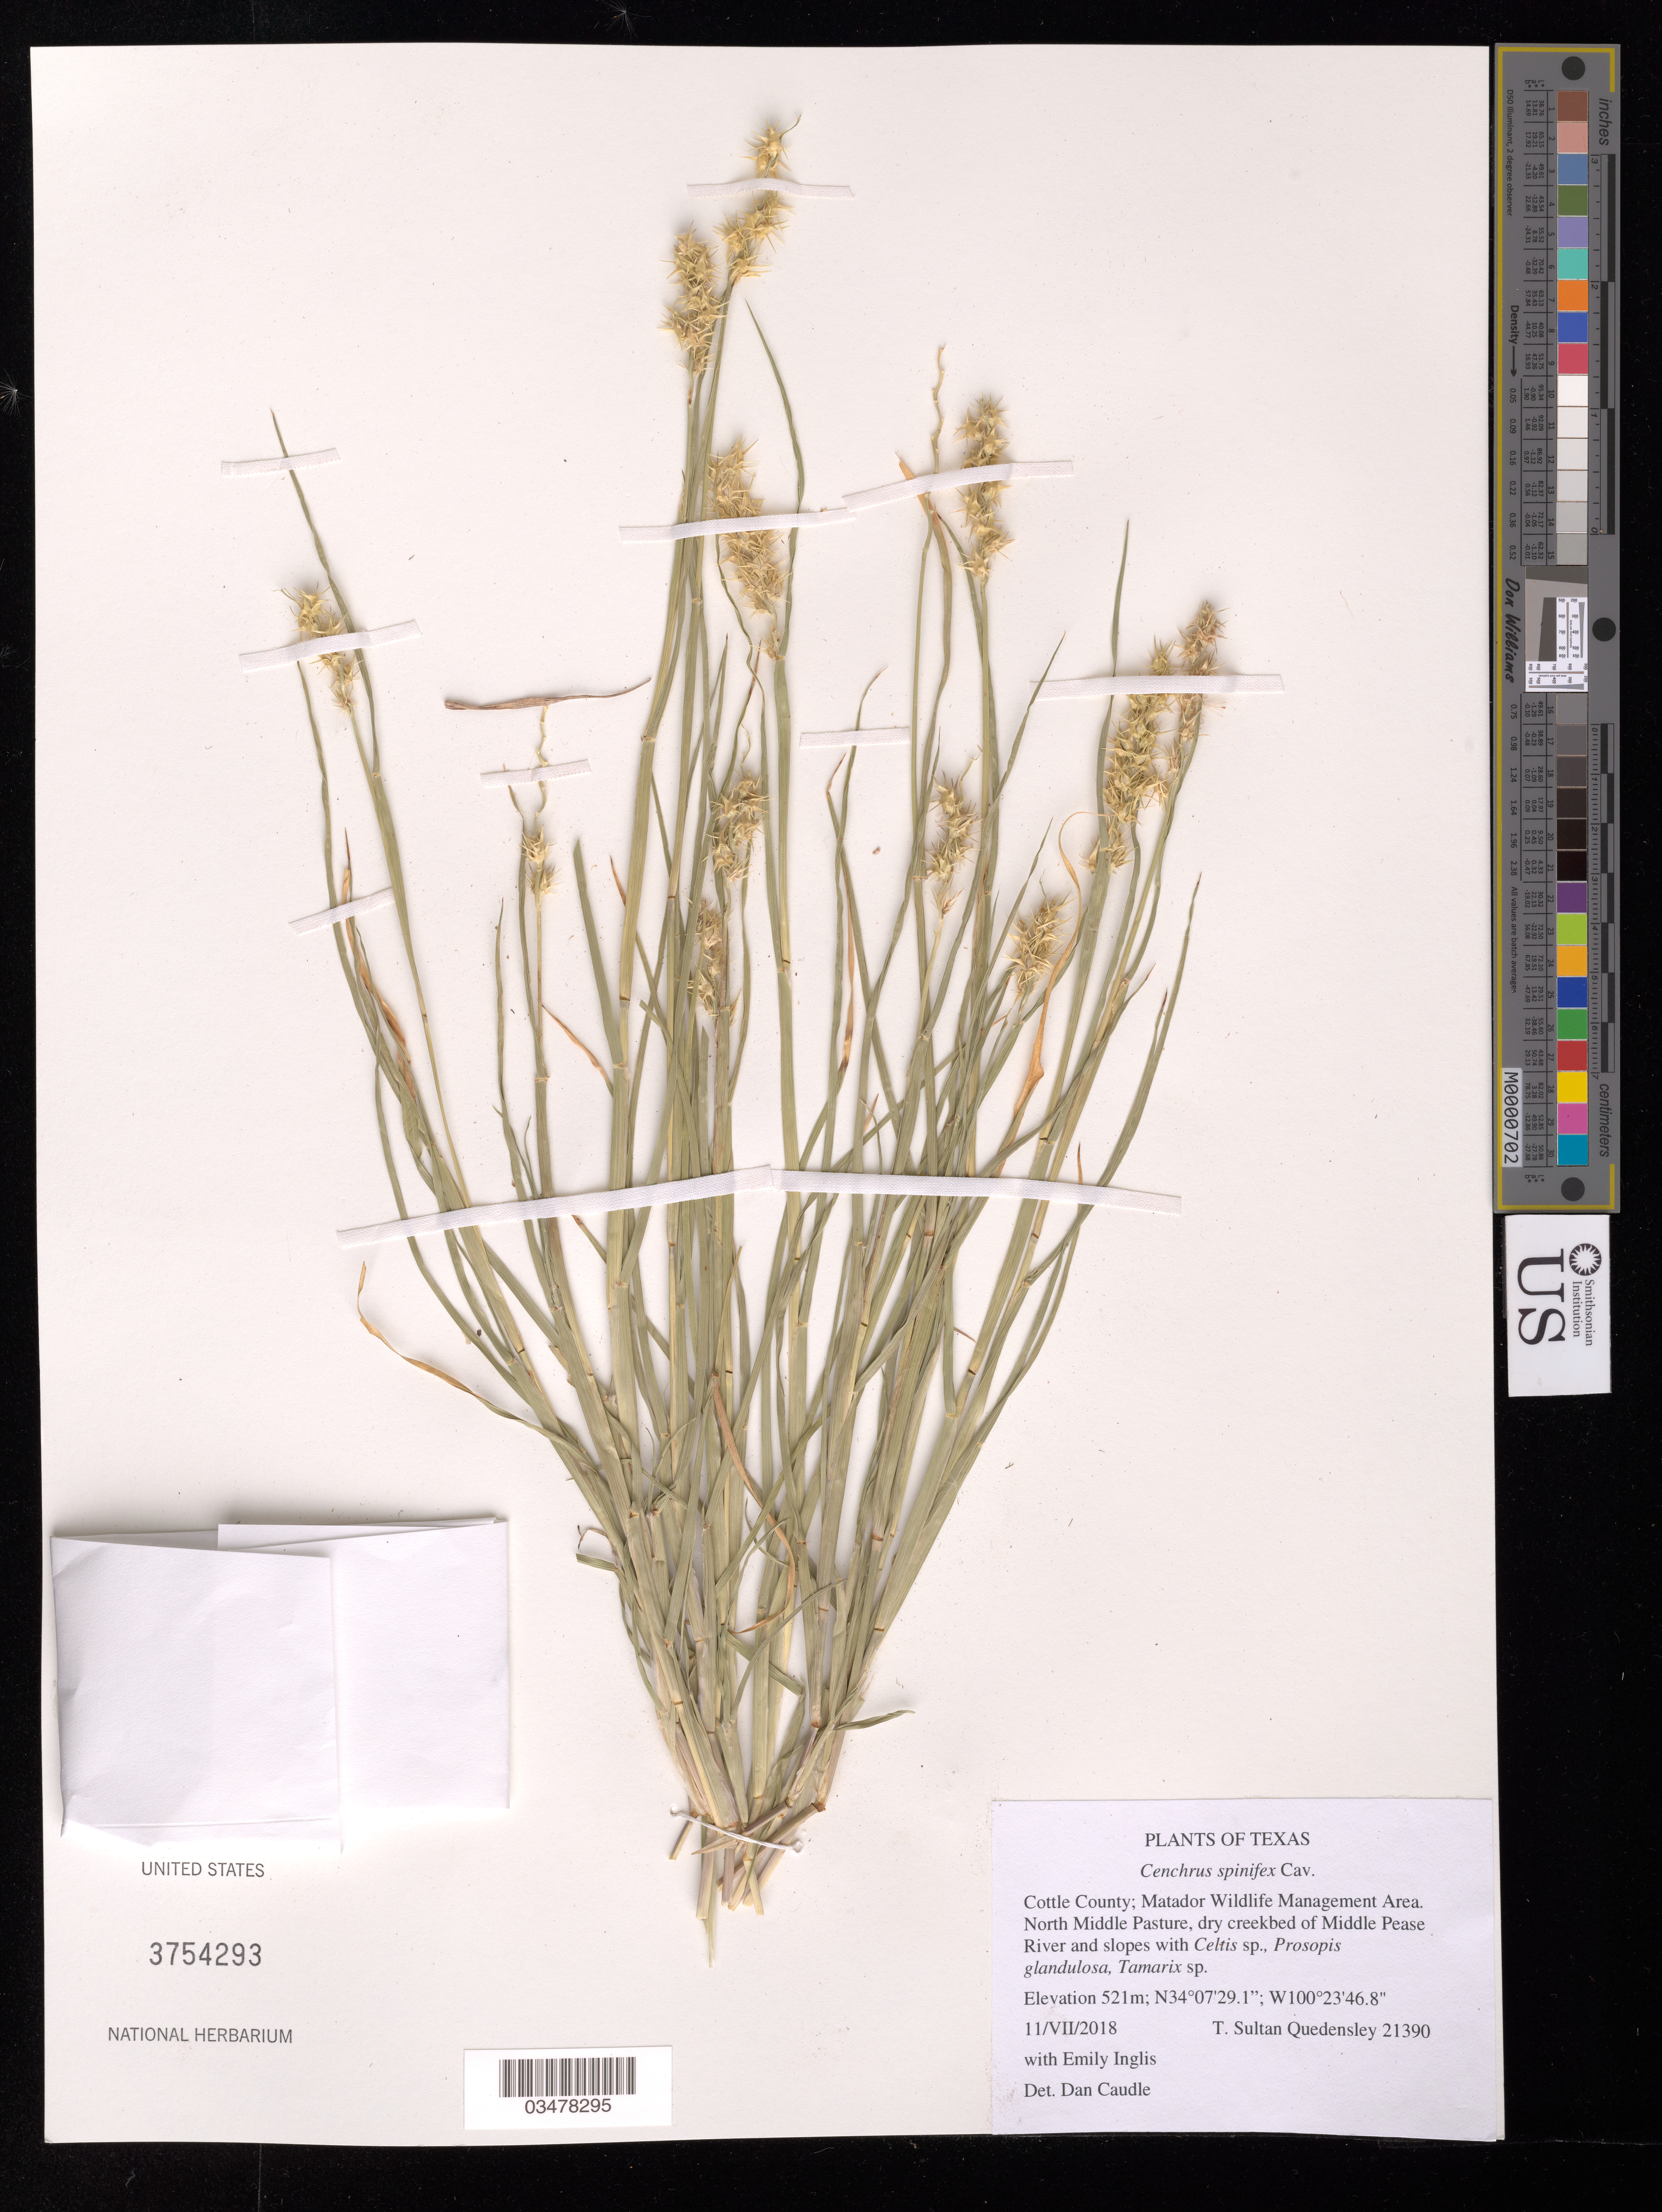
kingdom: Plantae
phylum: Tracheophyta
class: Liliopsida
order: Poales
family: Poaceae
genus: Cenchrus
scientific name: Cenchrus spinifex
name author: Cav.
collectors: T. S. Quedensley & E. Inglis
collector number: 21390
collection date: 2018-07-11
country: United States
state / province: Texas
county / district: Cottle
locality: Matador Wildlife Management Area. North Middle Pasture, dry creekbed of Middle Pease River and slopes.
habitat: With Celtis sp., Prosopis glandulosa, Tamarix sp.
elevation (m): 521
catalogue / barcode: US 3754293